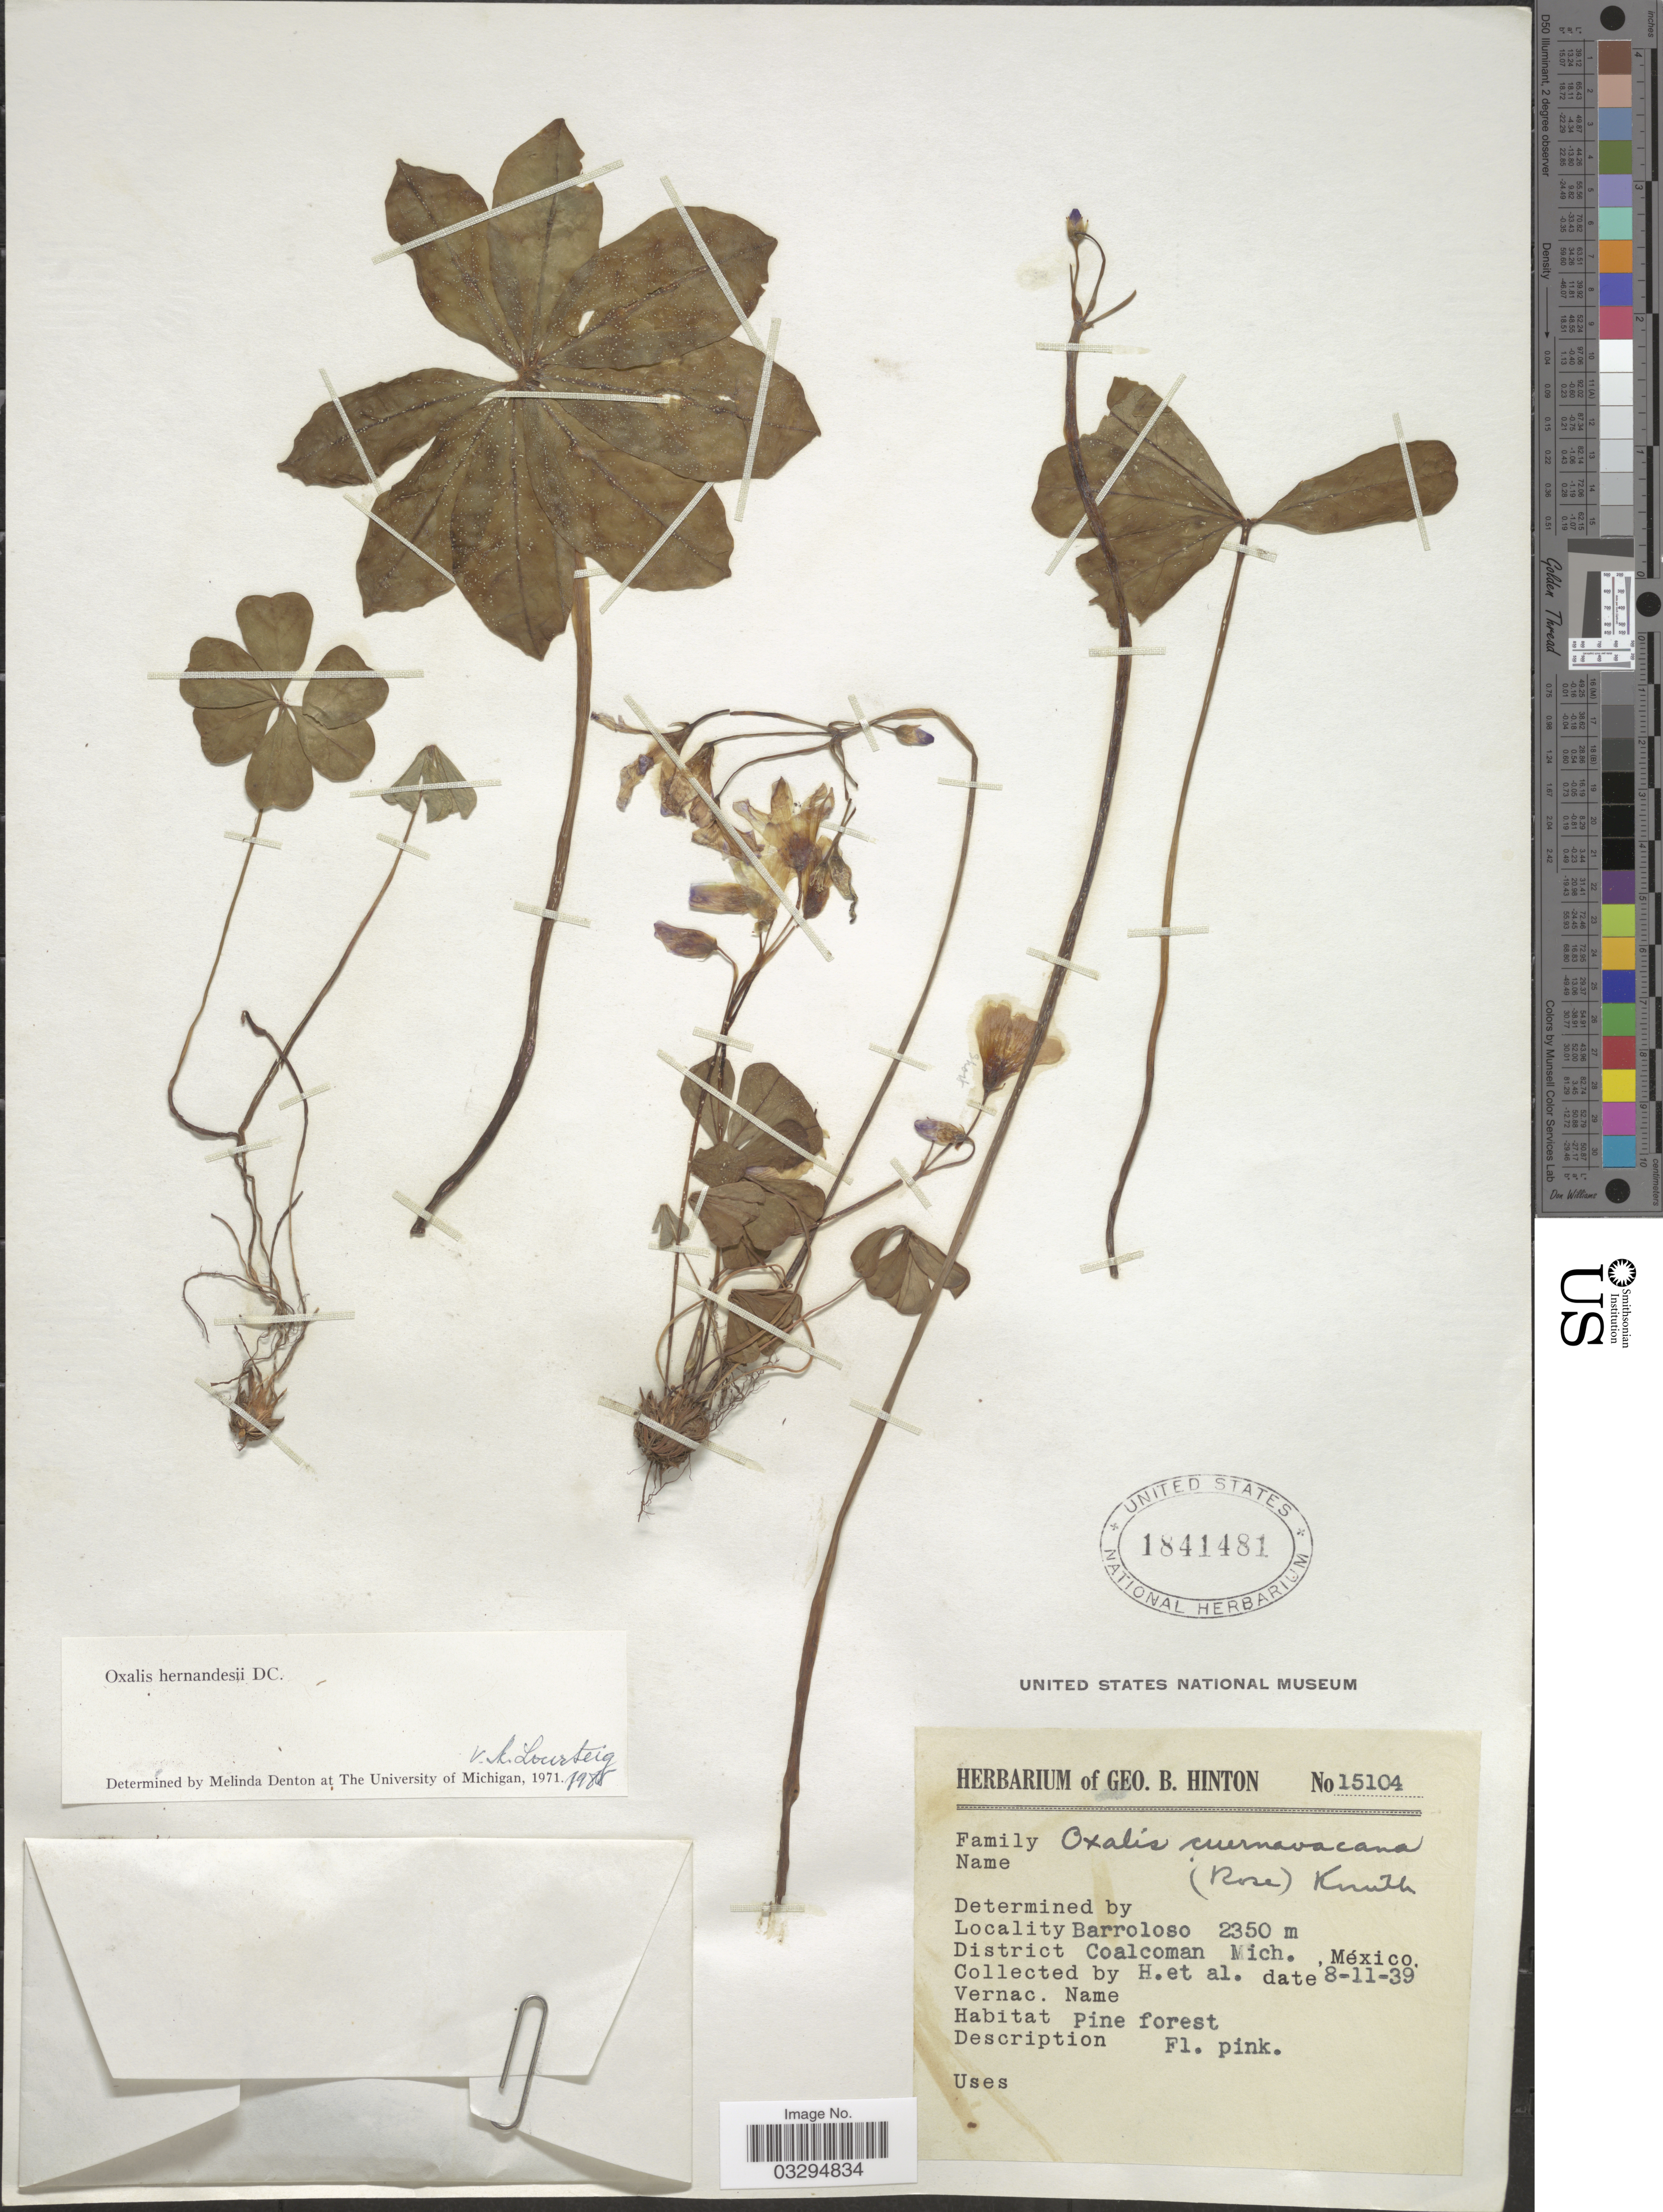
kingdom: Plantae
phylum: Tracheophyta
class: Magnoliopsida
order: Oxalidales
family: Oxalidaceae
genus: Oxalis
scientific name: Oxalis hernandezii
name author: Moc. & Sessé ex DC.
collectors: G. B. Hinton & et al.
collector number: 15104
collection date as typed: Transcribed d/m/y: 8/11/39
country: Mexico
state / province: Michoacán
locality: Barroloso, District Coalcoman.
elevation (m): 2350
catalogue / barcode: US 1841481